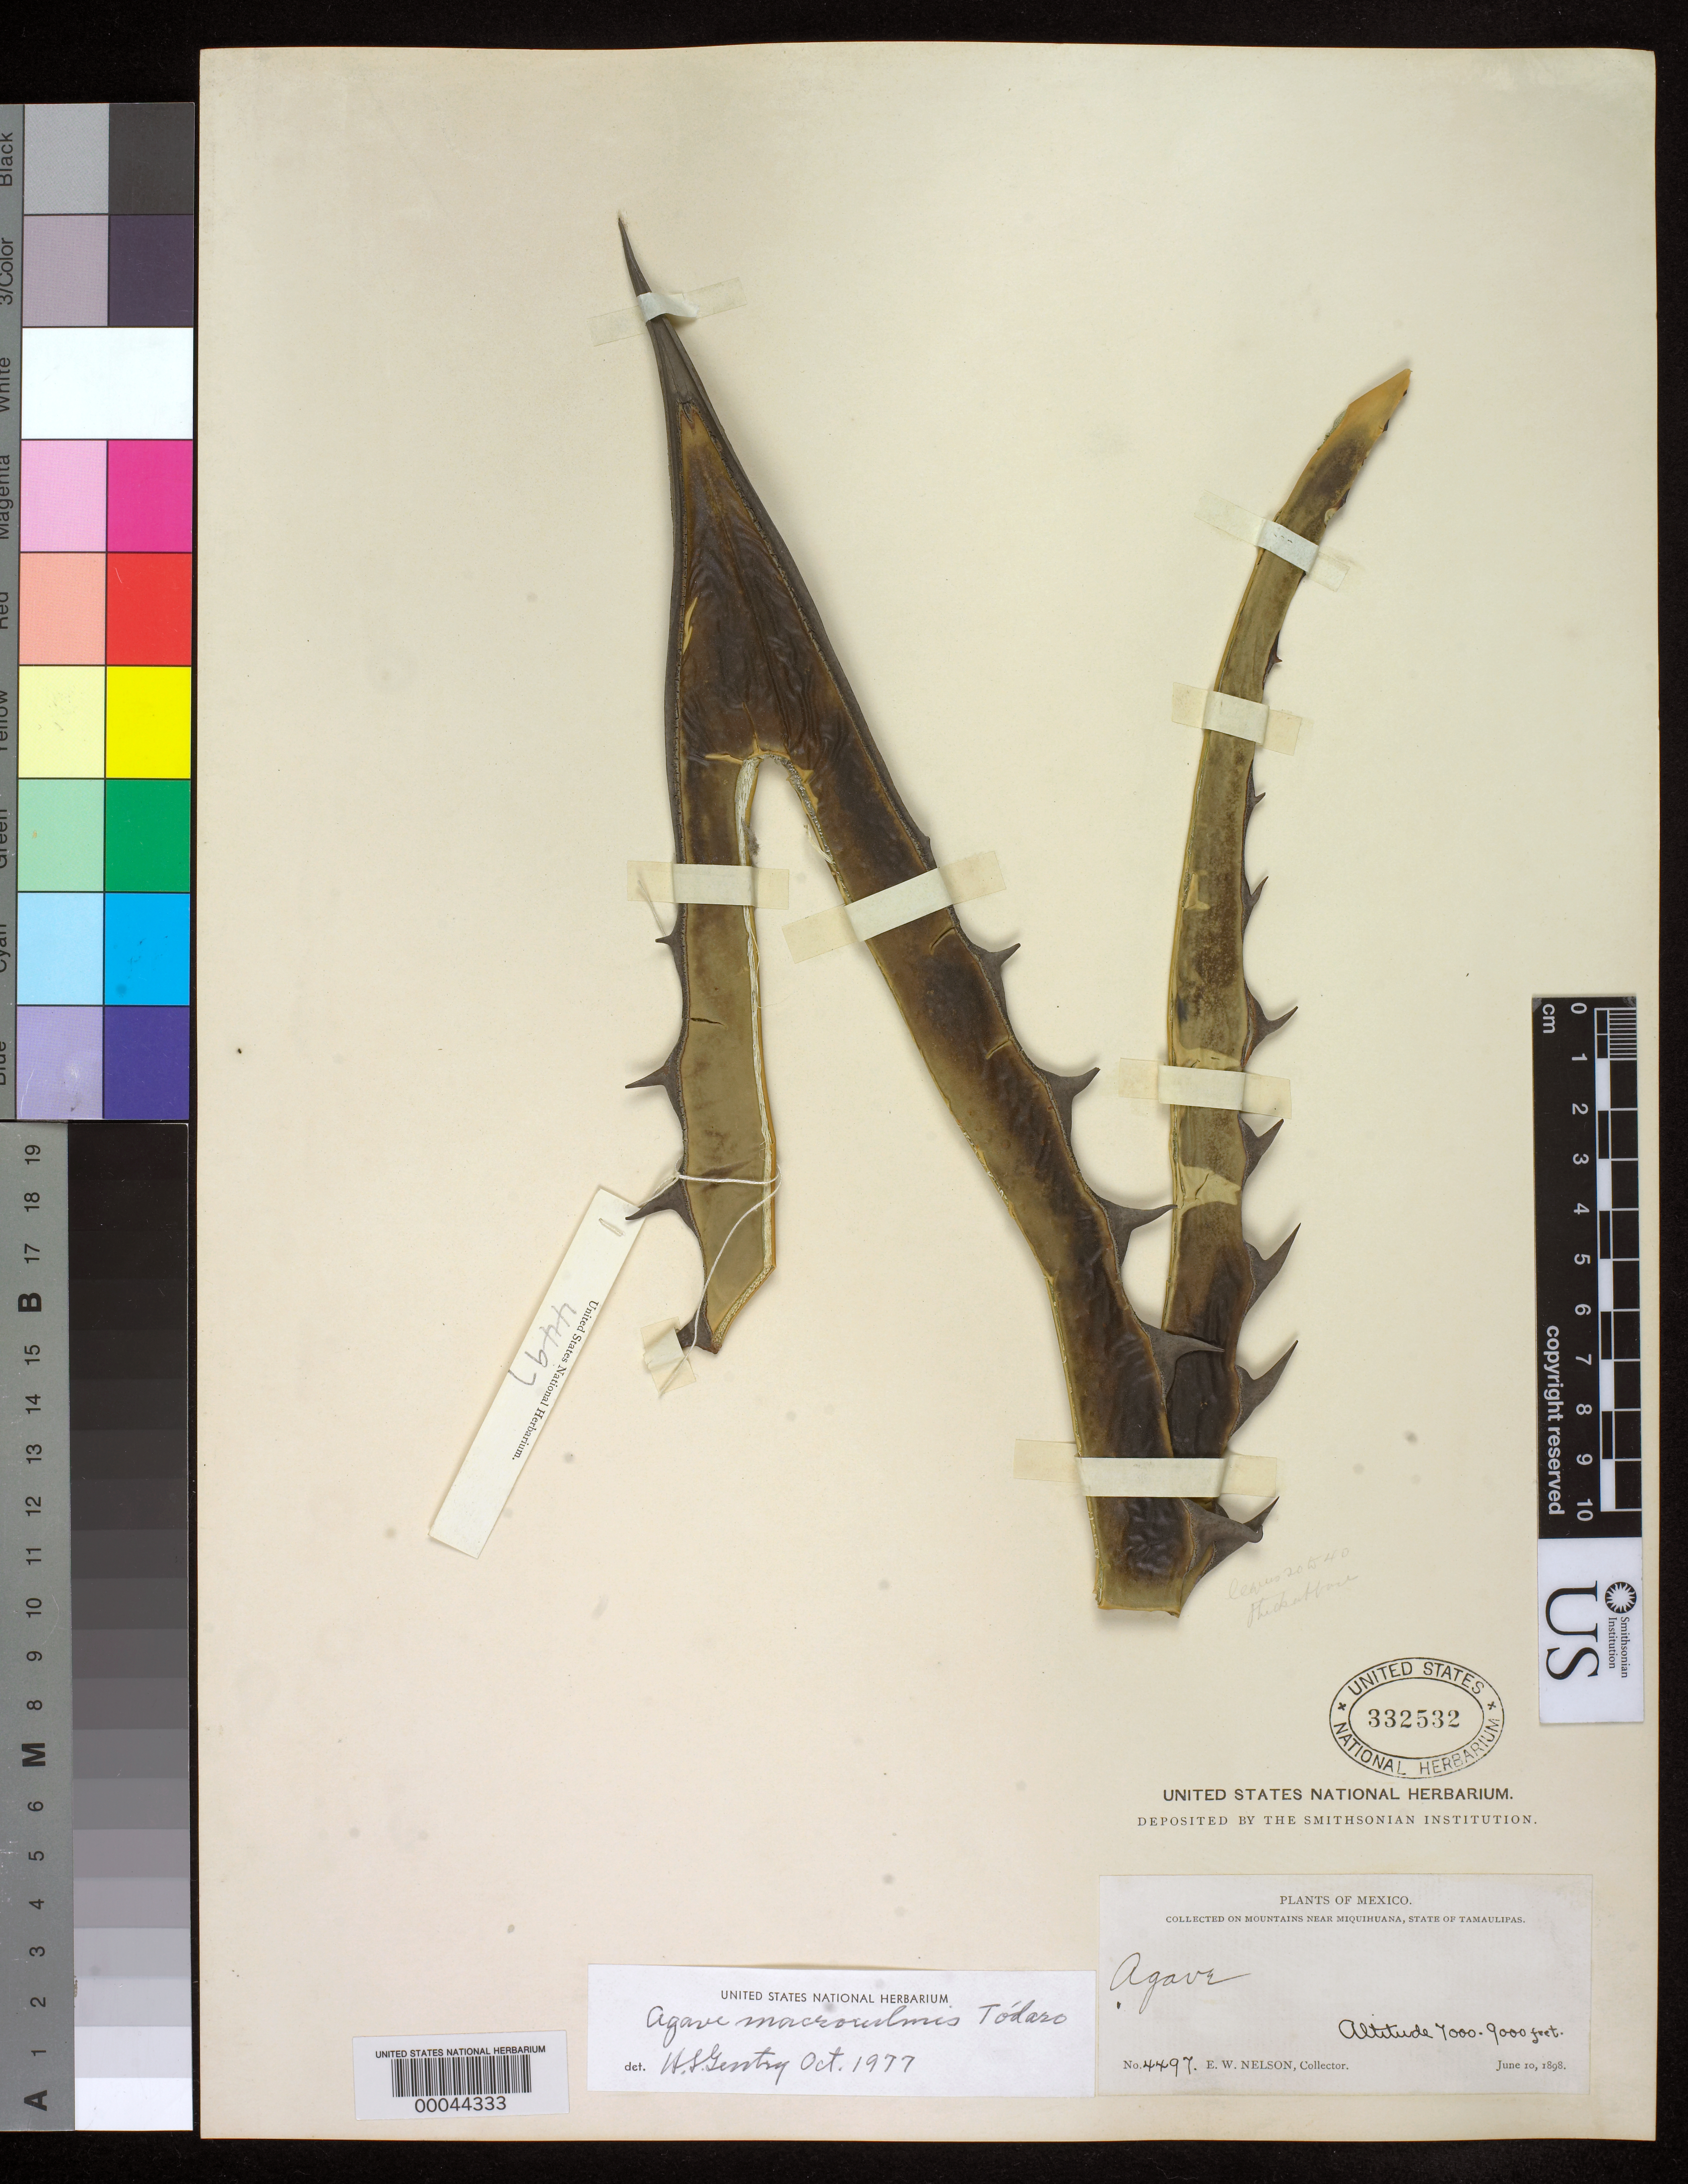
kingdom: Plantae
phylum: Tracheophyta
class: Liliopsida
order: Asparagales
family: Asparagaceae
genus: Agave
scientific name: Agave macroculmis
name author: Tod.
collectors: E. W. Nelson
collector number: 4497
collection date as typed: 10 Jun 1898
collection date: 1898-06-10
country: Mexico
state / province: Tamaulipas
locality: On mountains near miquihuana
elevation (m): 2134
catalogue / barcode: US 332532